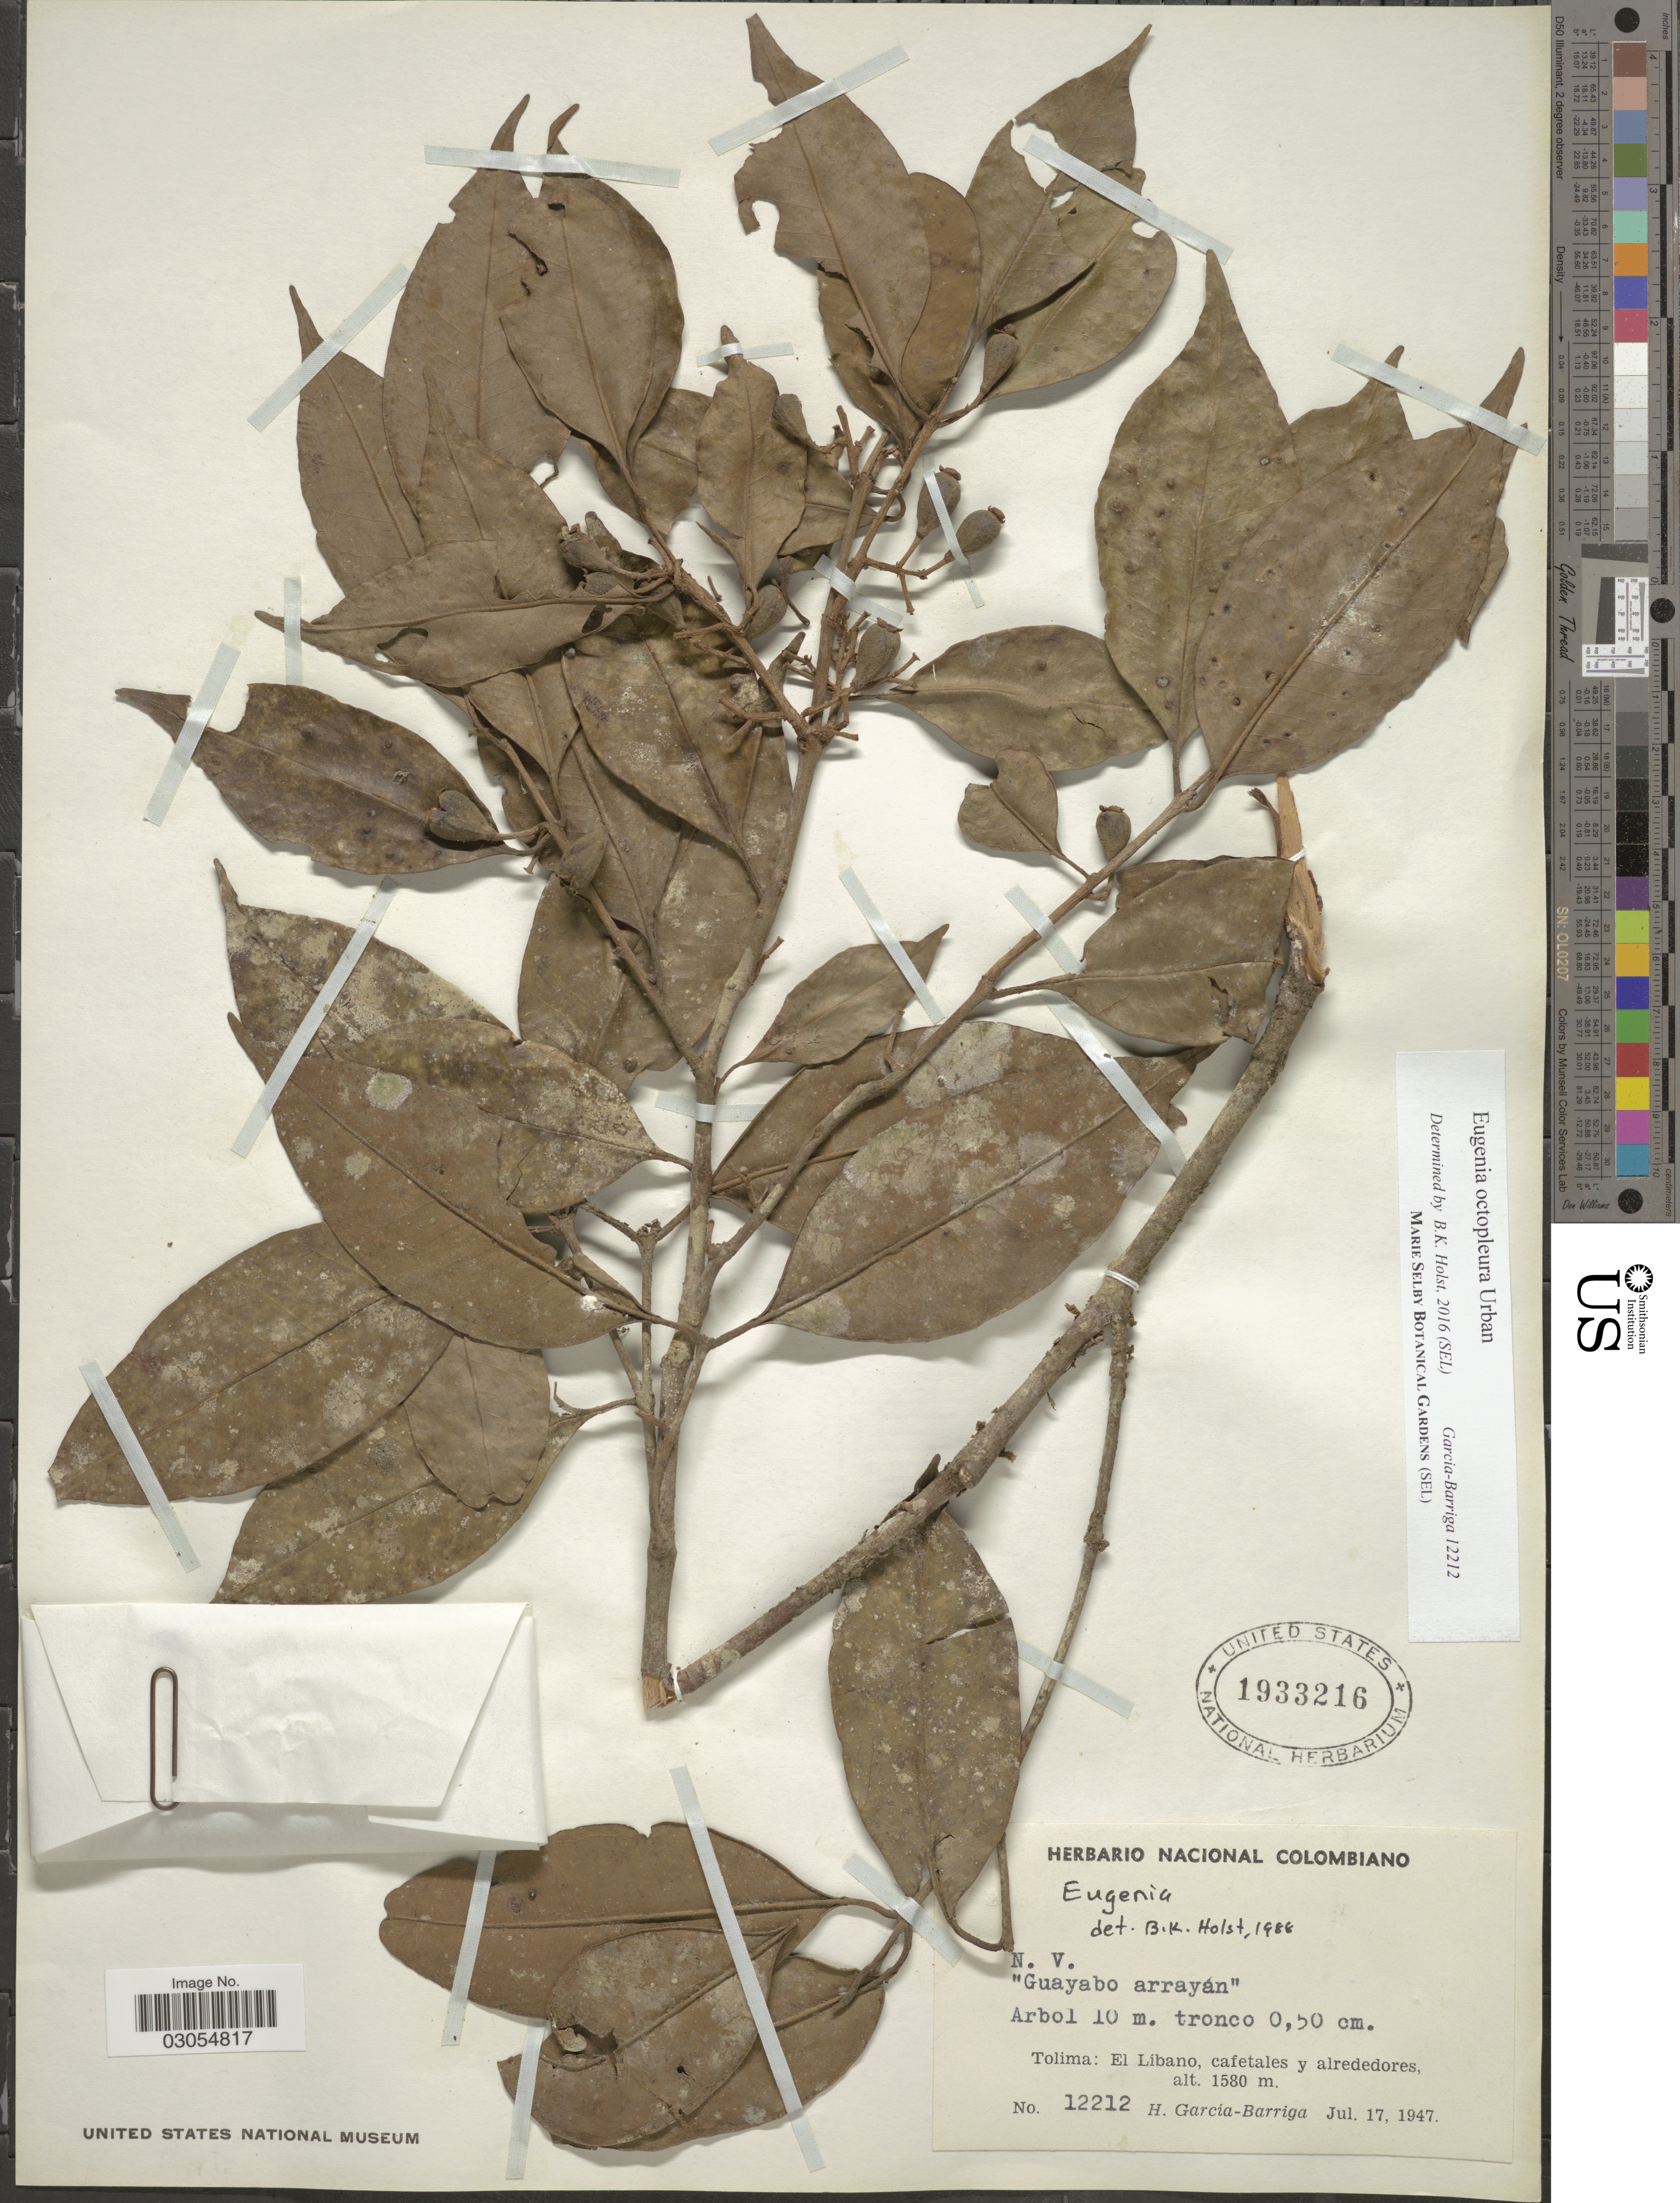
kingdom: Plantae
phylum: Tracheophyta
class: Magnoliopsida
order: Myrtales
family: Myrtaceae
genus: Eugenia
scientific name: Eugenia octopleura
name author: Krug & Urb.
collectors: H. García Barriga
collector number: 12212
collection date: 1947-07-17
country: Colombia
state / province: Tolima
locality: El Líbano, cafetales y alrededores.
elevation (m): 1580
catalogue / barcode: US 1933216